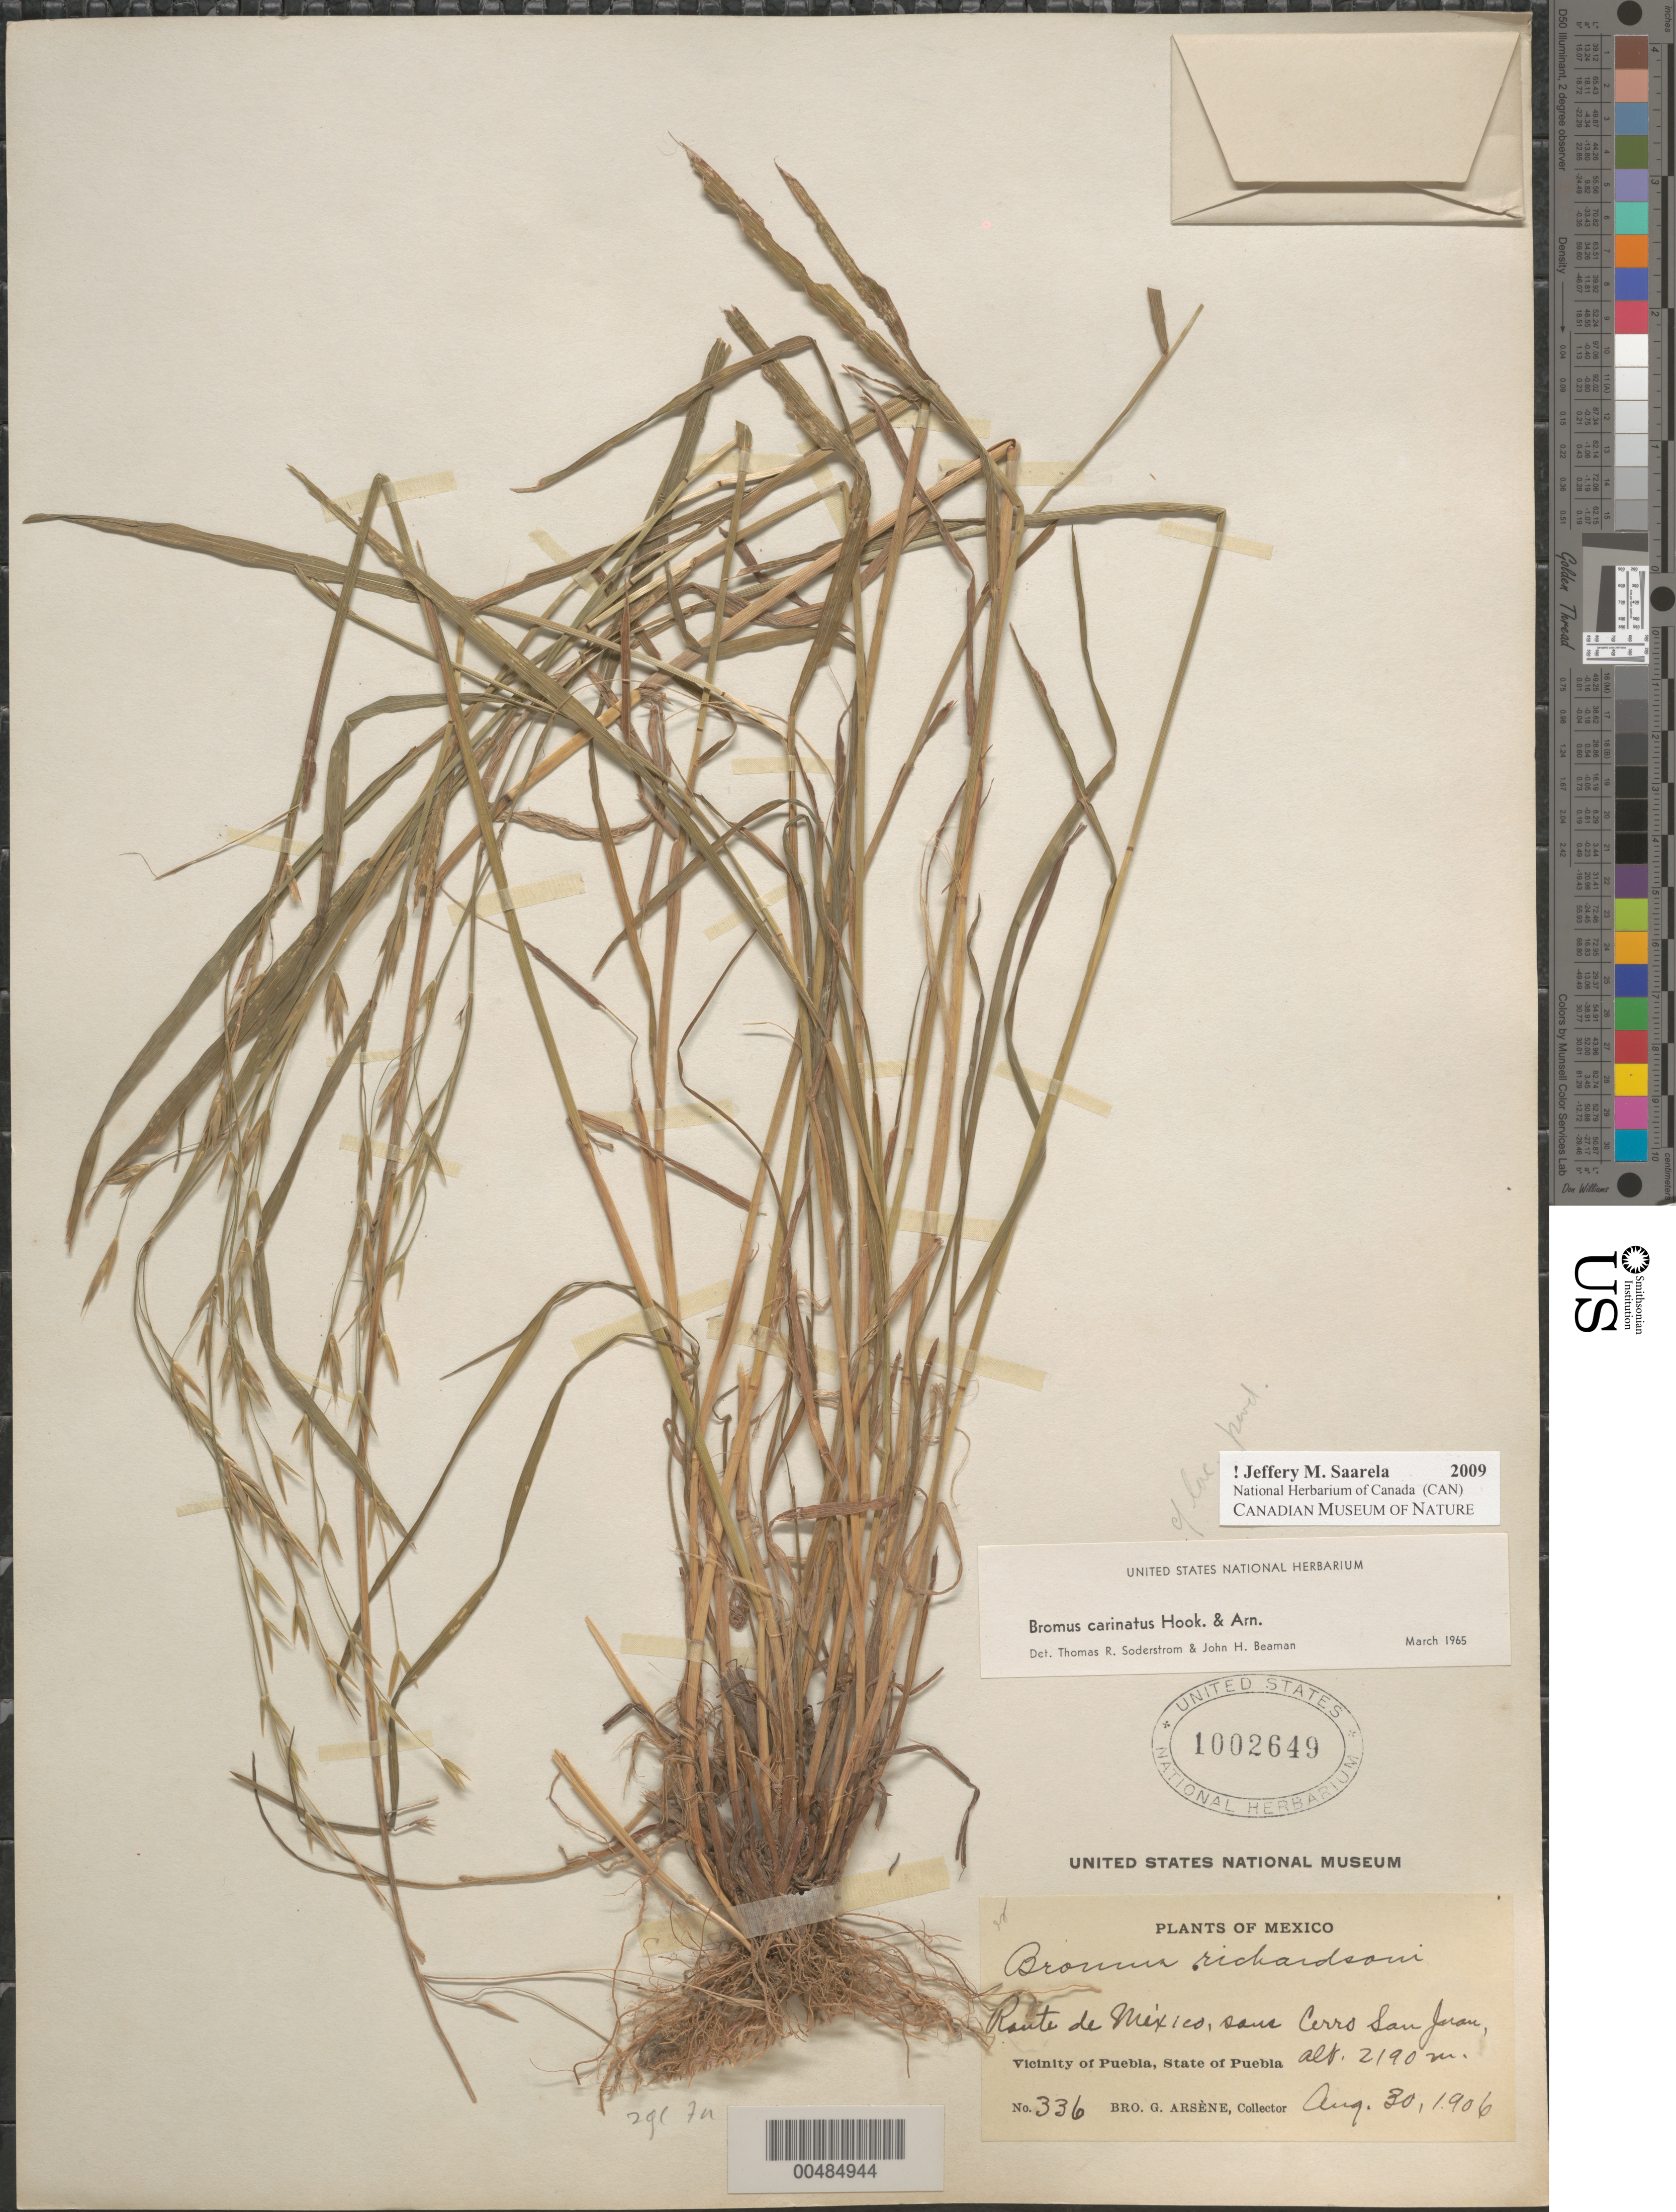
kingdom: Plantae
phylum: Tracheophyta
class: Liliopsida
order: Poales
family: Poaceae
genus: Bromus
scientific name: Bromus carinatus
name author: Hook. & Arn.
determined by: Soderstrom, T. R.; Beaman, J. H.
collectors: Bro. G. Arsène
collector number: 336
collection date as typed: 30 Aug 1906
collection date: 1906-08-30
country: Mexico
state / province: Puebla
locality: Route de M‚xico, sous Cerro San Juan, vicinity of Puebla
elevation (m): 2190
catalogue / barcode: US 1002649